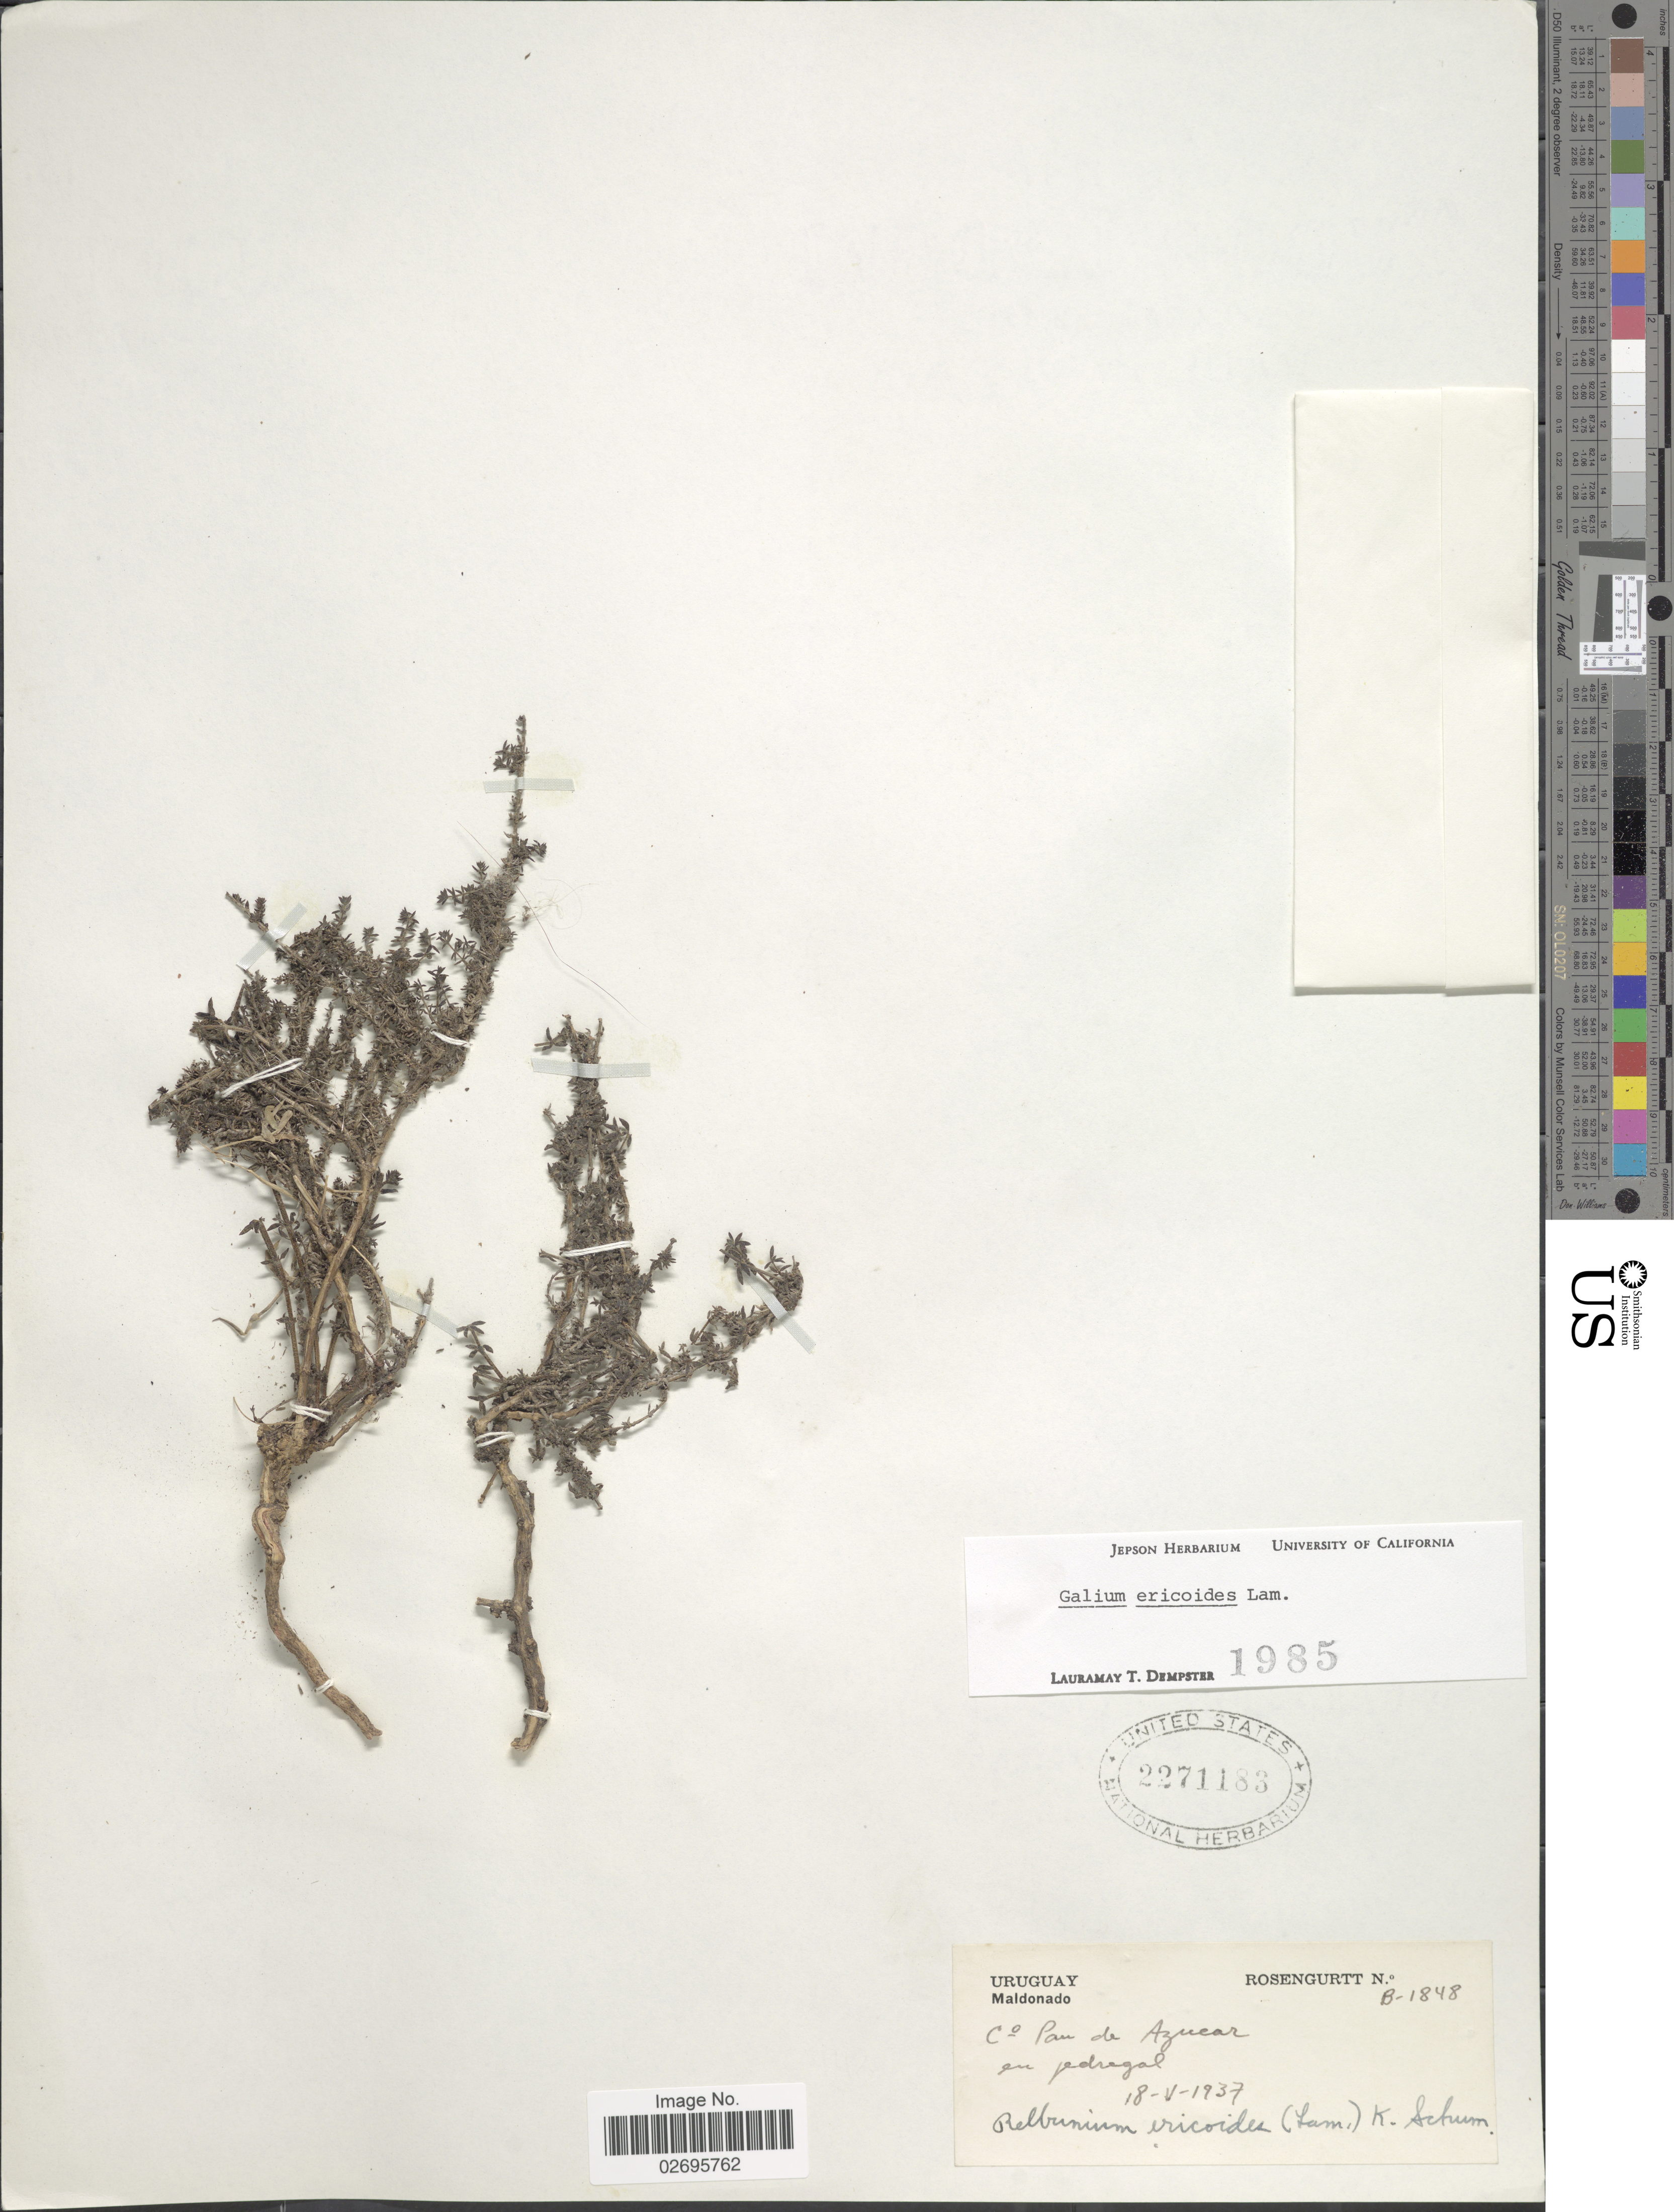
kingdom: Plantae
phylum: Tracheophyta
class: Magnoliopsida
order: Gentianales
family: Rubiaceae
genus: Galium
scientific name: Galium ericoides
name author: Lam.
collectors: Rosengurtt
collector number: B-1848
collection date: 1937-05-18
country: Uruguay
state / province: Maldonado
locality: Pau de Azúcar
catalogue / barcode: US 2271183